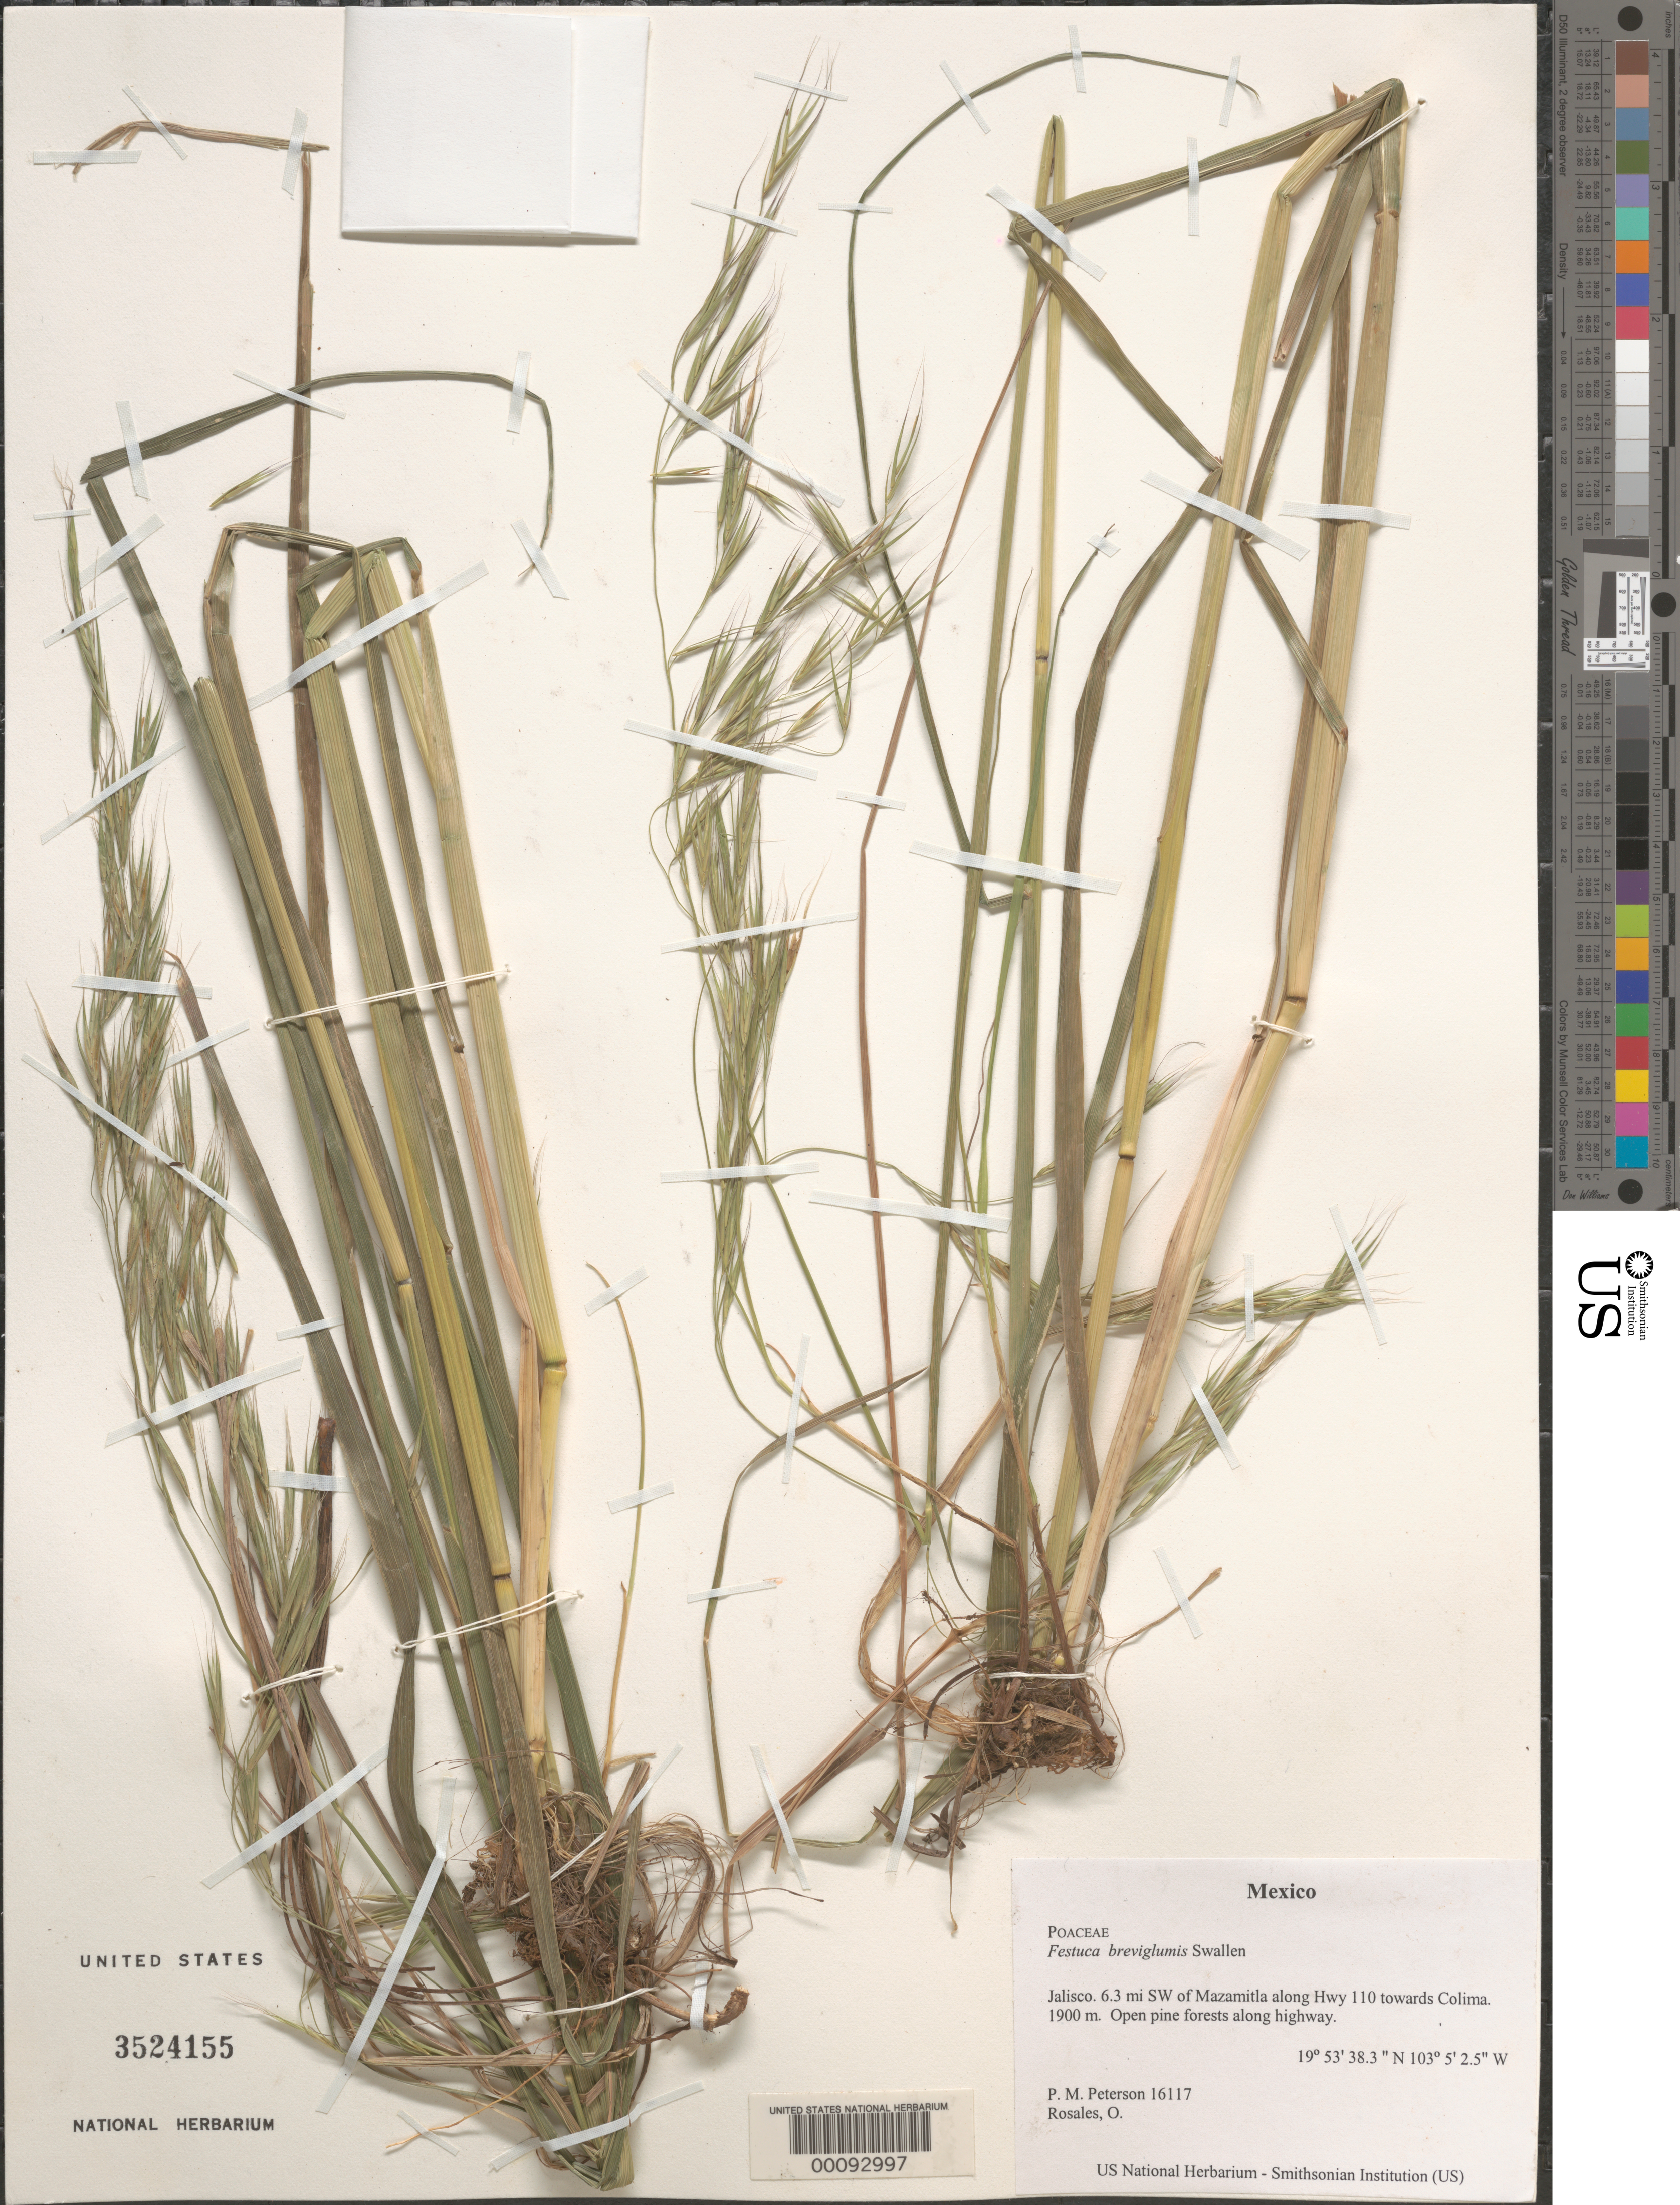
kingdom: Plantae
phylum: Tracheophyta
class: Liliopsida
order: Poales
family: Poaceae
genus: Festuca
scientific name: Festuca breviglumis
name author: Swallen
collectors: P. M. Peterson & O. Rosales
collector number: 16117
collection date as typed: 07 Oct 2001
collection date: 2001-10-07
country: Mexico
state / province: Jalisco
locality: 6.3 mi SW of Mazamitla along Hwy 110 towards Colima.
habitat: Open pine forests along highway.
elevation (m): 1900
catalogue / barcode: US 3524155